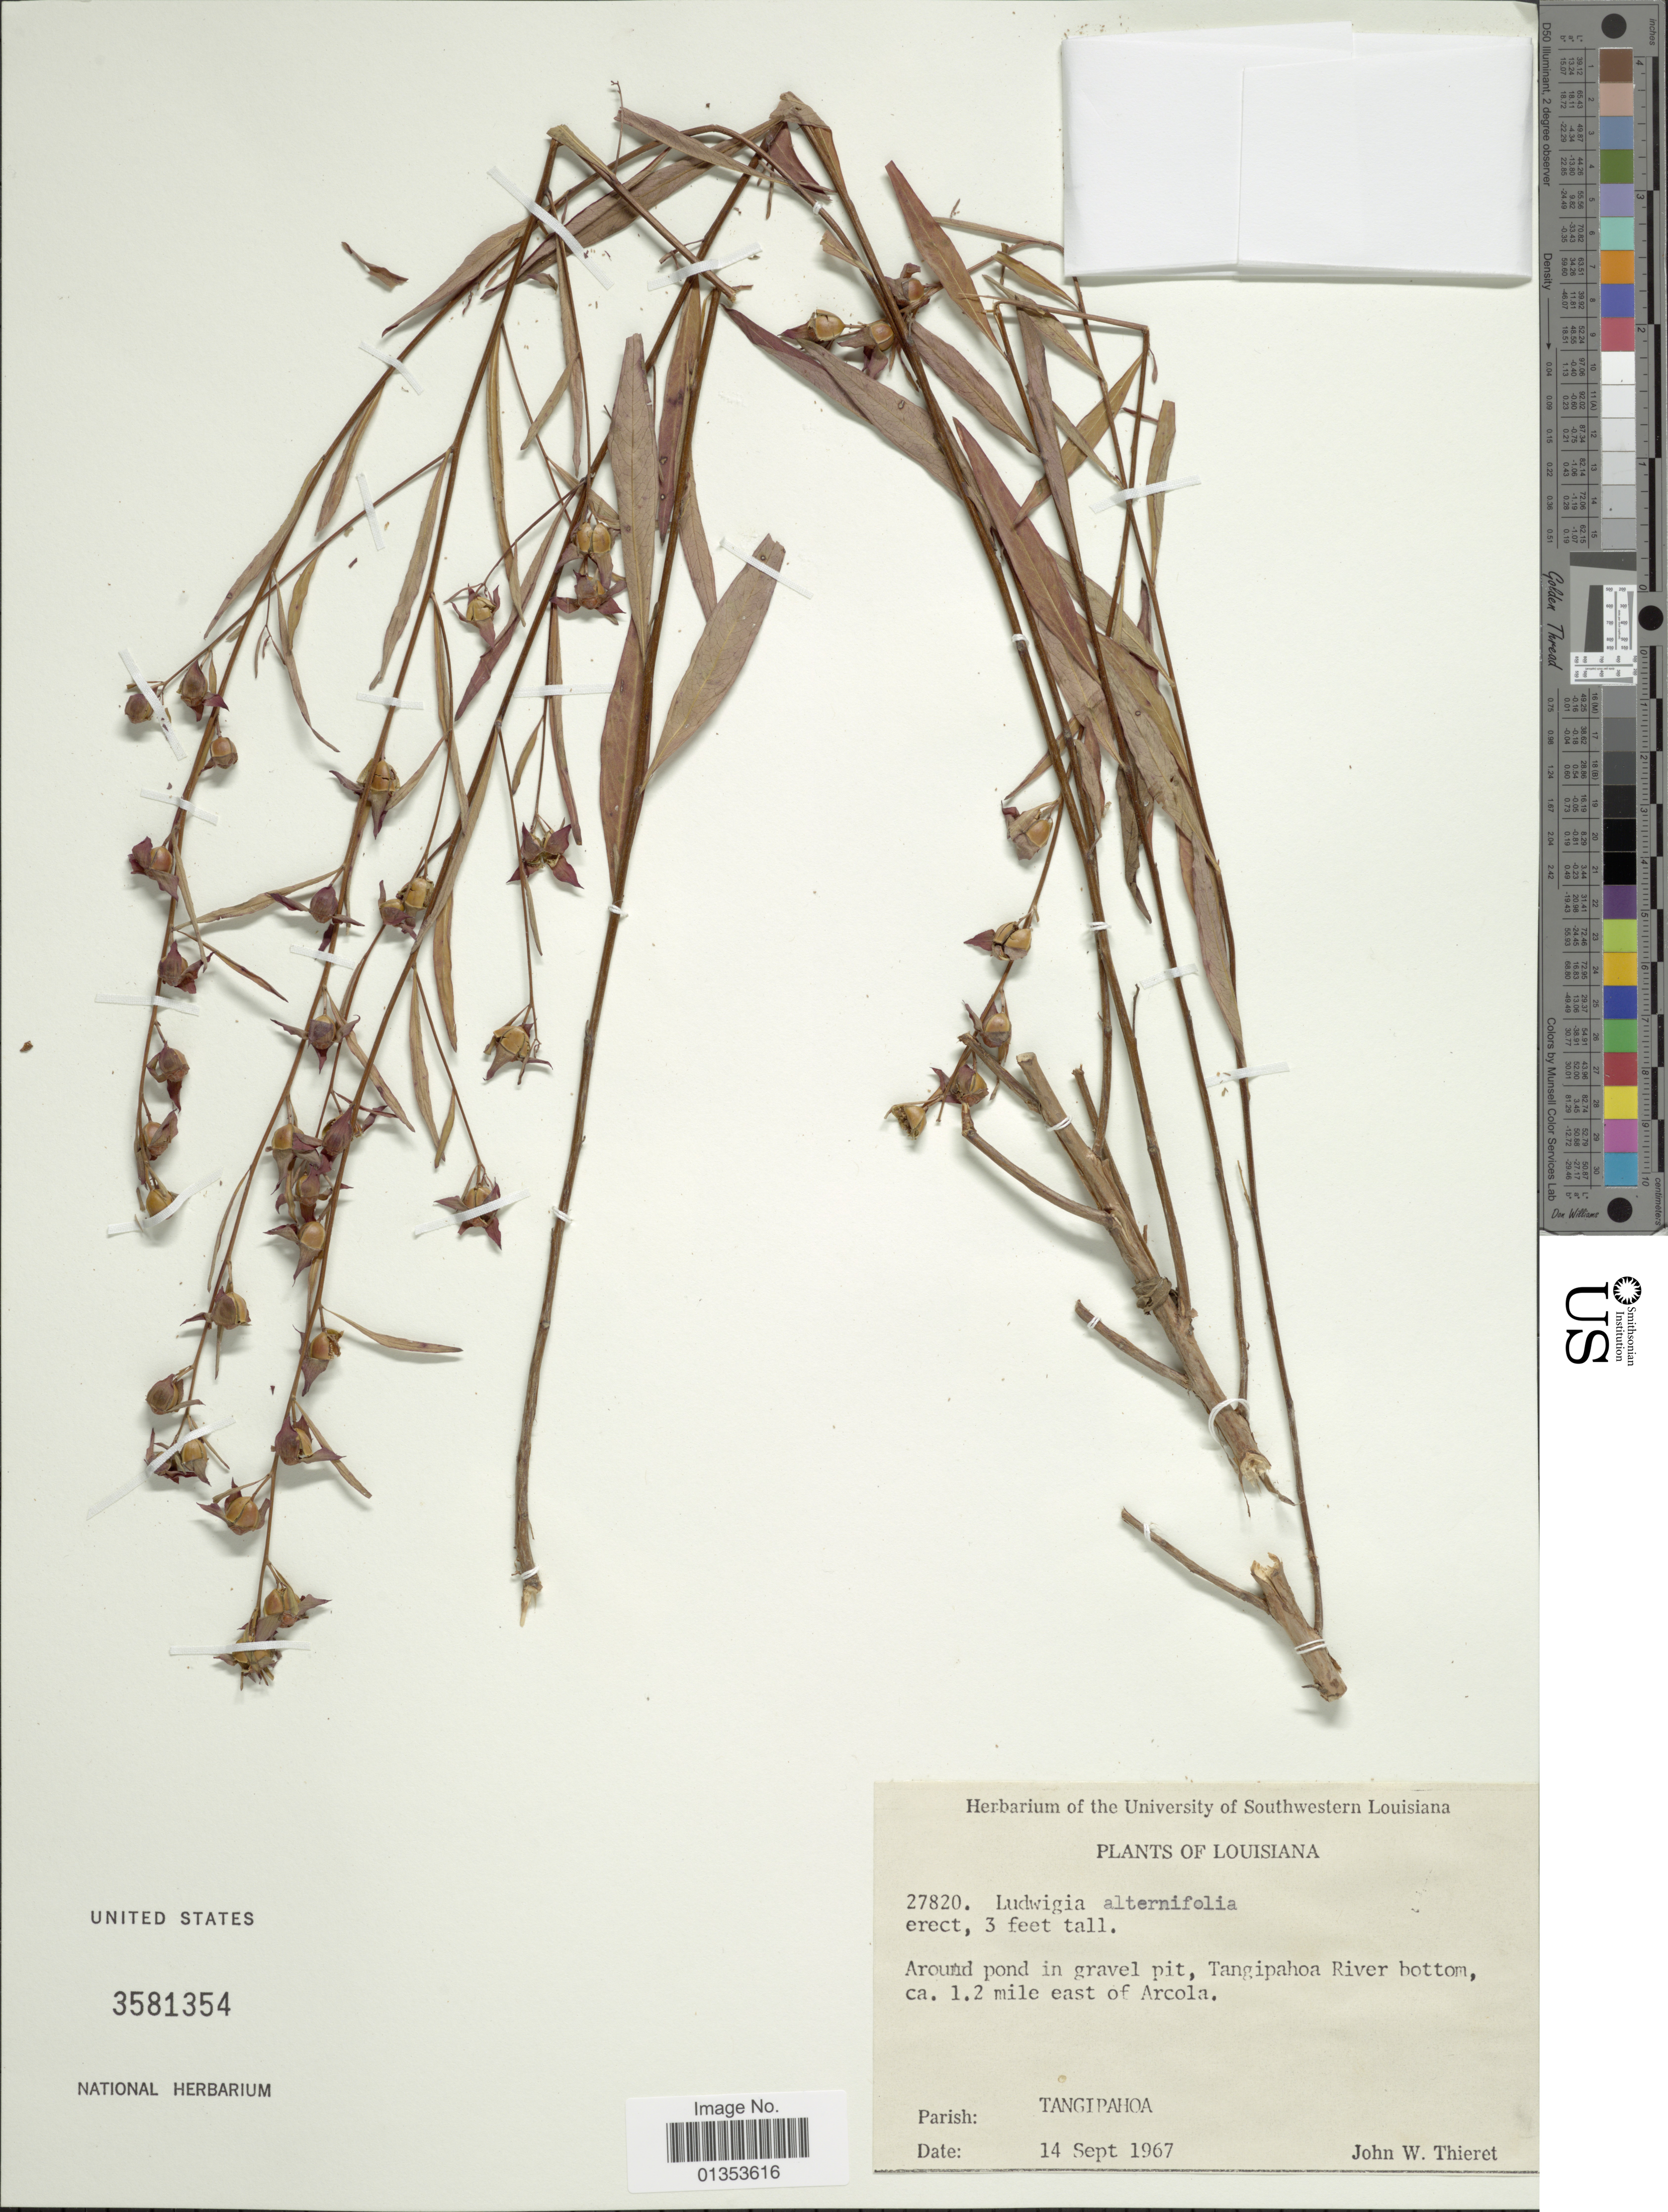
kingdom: Plantae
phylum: Tracheophyta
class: Magnoliopsida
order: Myrtales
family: Onagraceae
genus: Ludwigia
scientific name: Ludwigia alternifolia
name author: L.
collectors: J. W. Thieret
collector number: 27820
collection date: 1967-09-14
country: United States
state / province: Louisiana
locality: Around pond in gravel pit, Tangipahoa River bottom, ca. 1.2 mile east of Arcola, Parish: Tangipahoa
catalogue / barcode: US 3581354